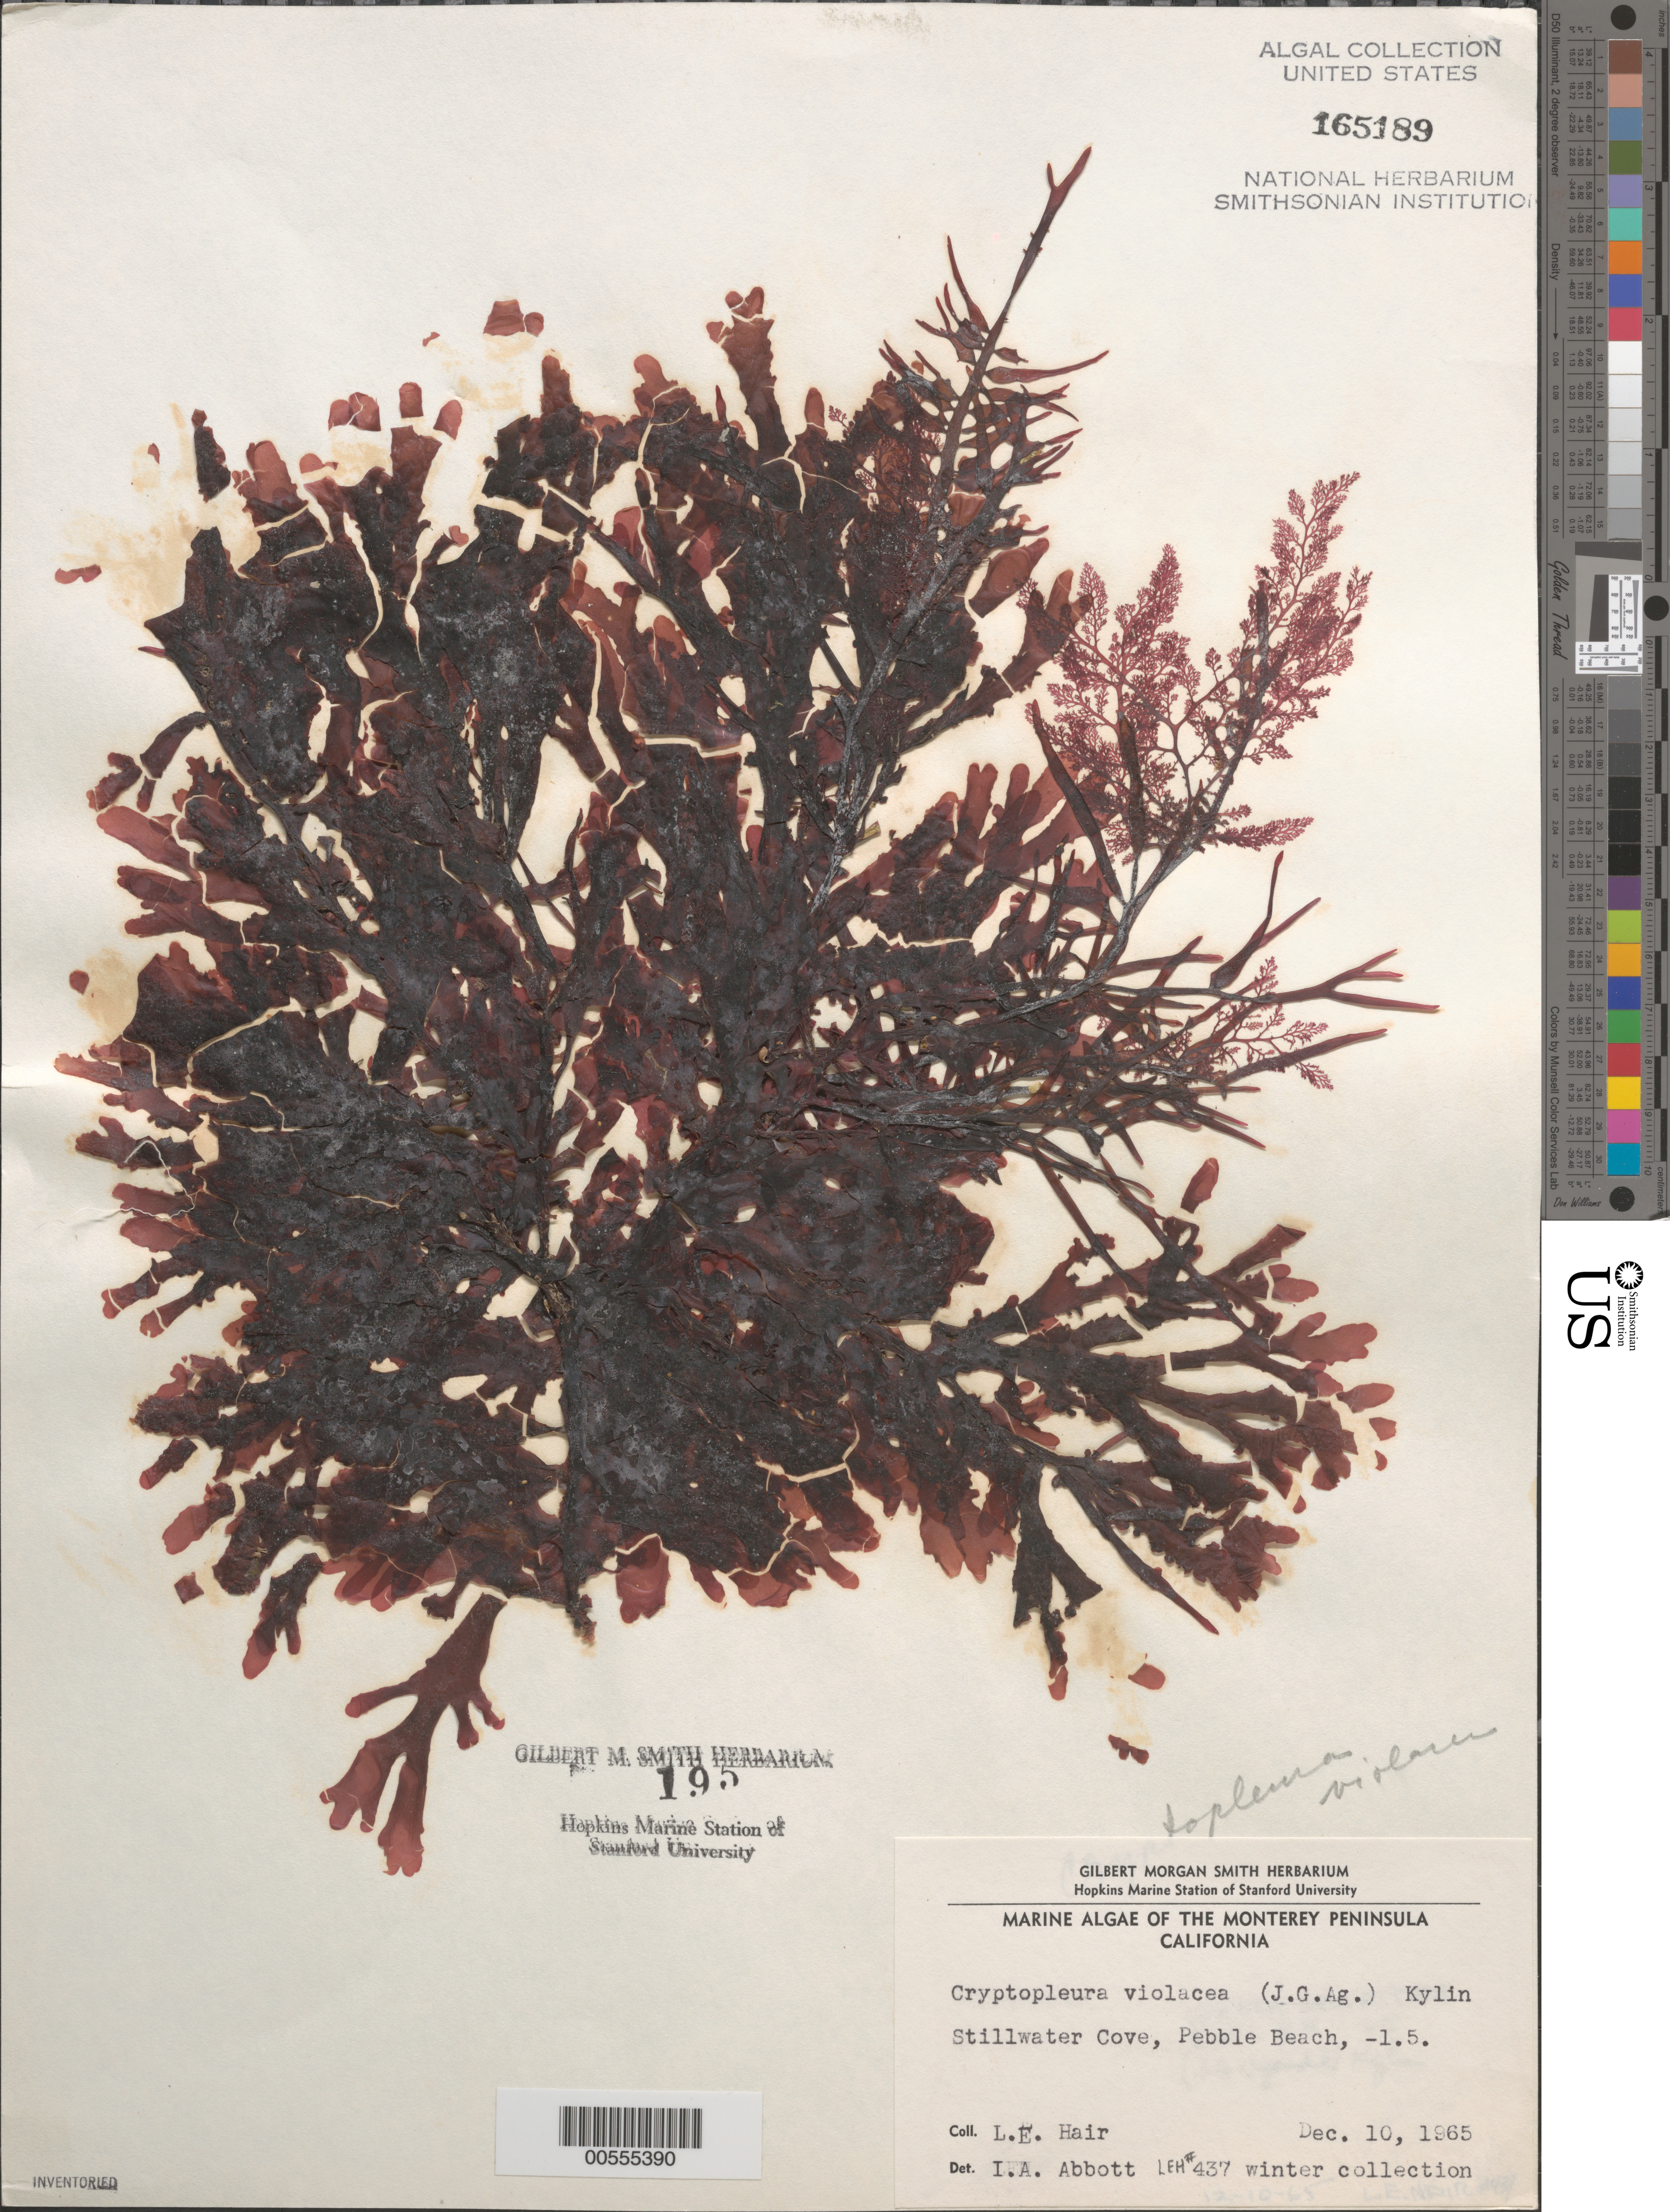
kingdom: Plantae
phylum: Rhodophyta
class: Florideophyceae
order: Ceramiales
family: Delesseriaceae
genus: Cryptopleura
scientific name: Cryptopleura violacea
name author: (J. Ag.) Kylin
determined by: Abbott, Isabella A.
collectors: L. Hair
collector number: Leh 437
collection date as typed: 10 Dec 1965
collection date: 1965-12-10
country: United States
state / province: California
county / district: Monterey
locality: Stillwater Cove, Pebble Beach, Monterey Peninsula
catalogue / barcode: US 165189